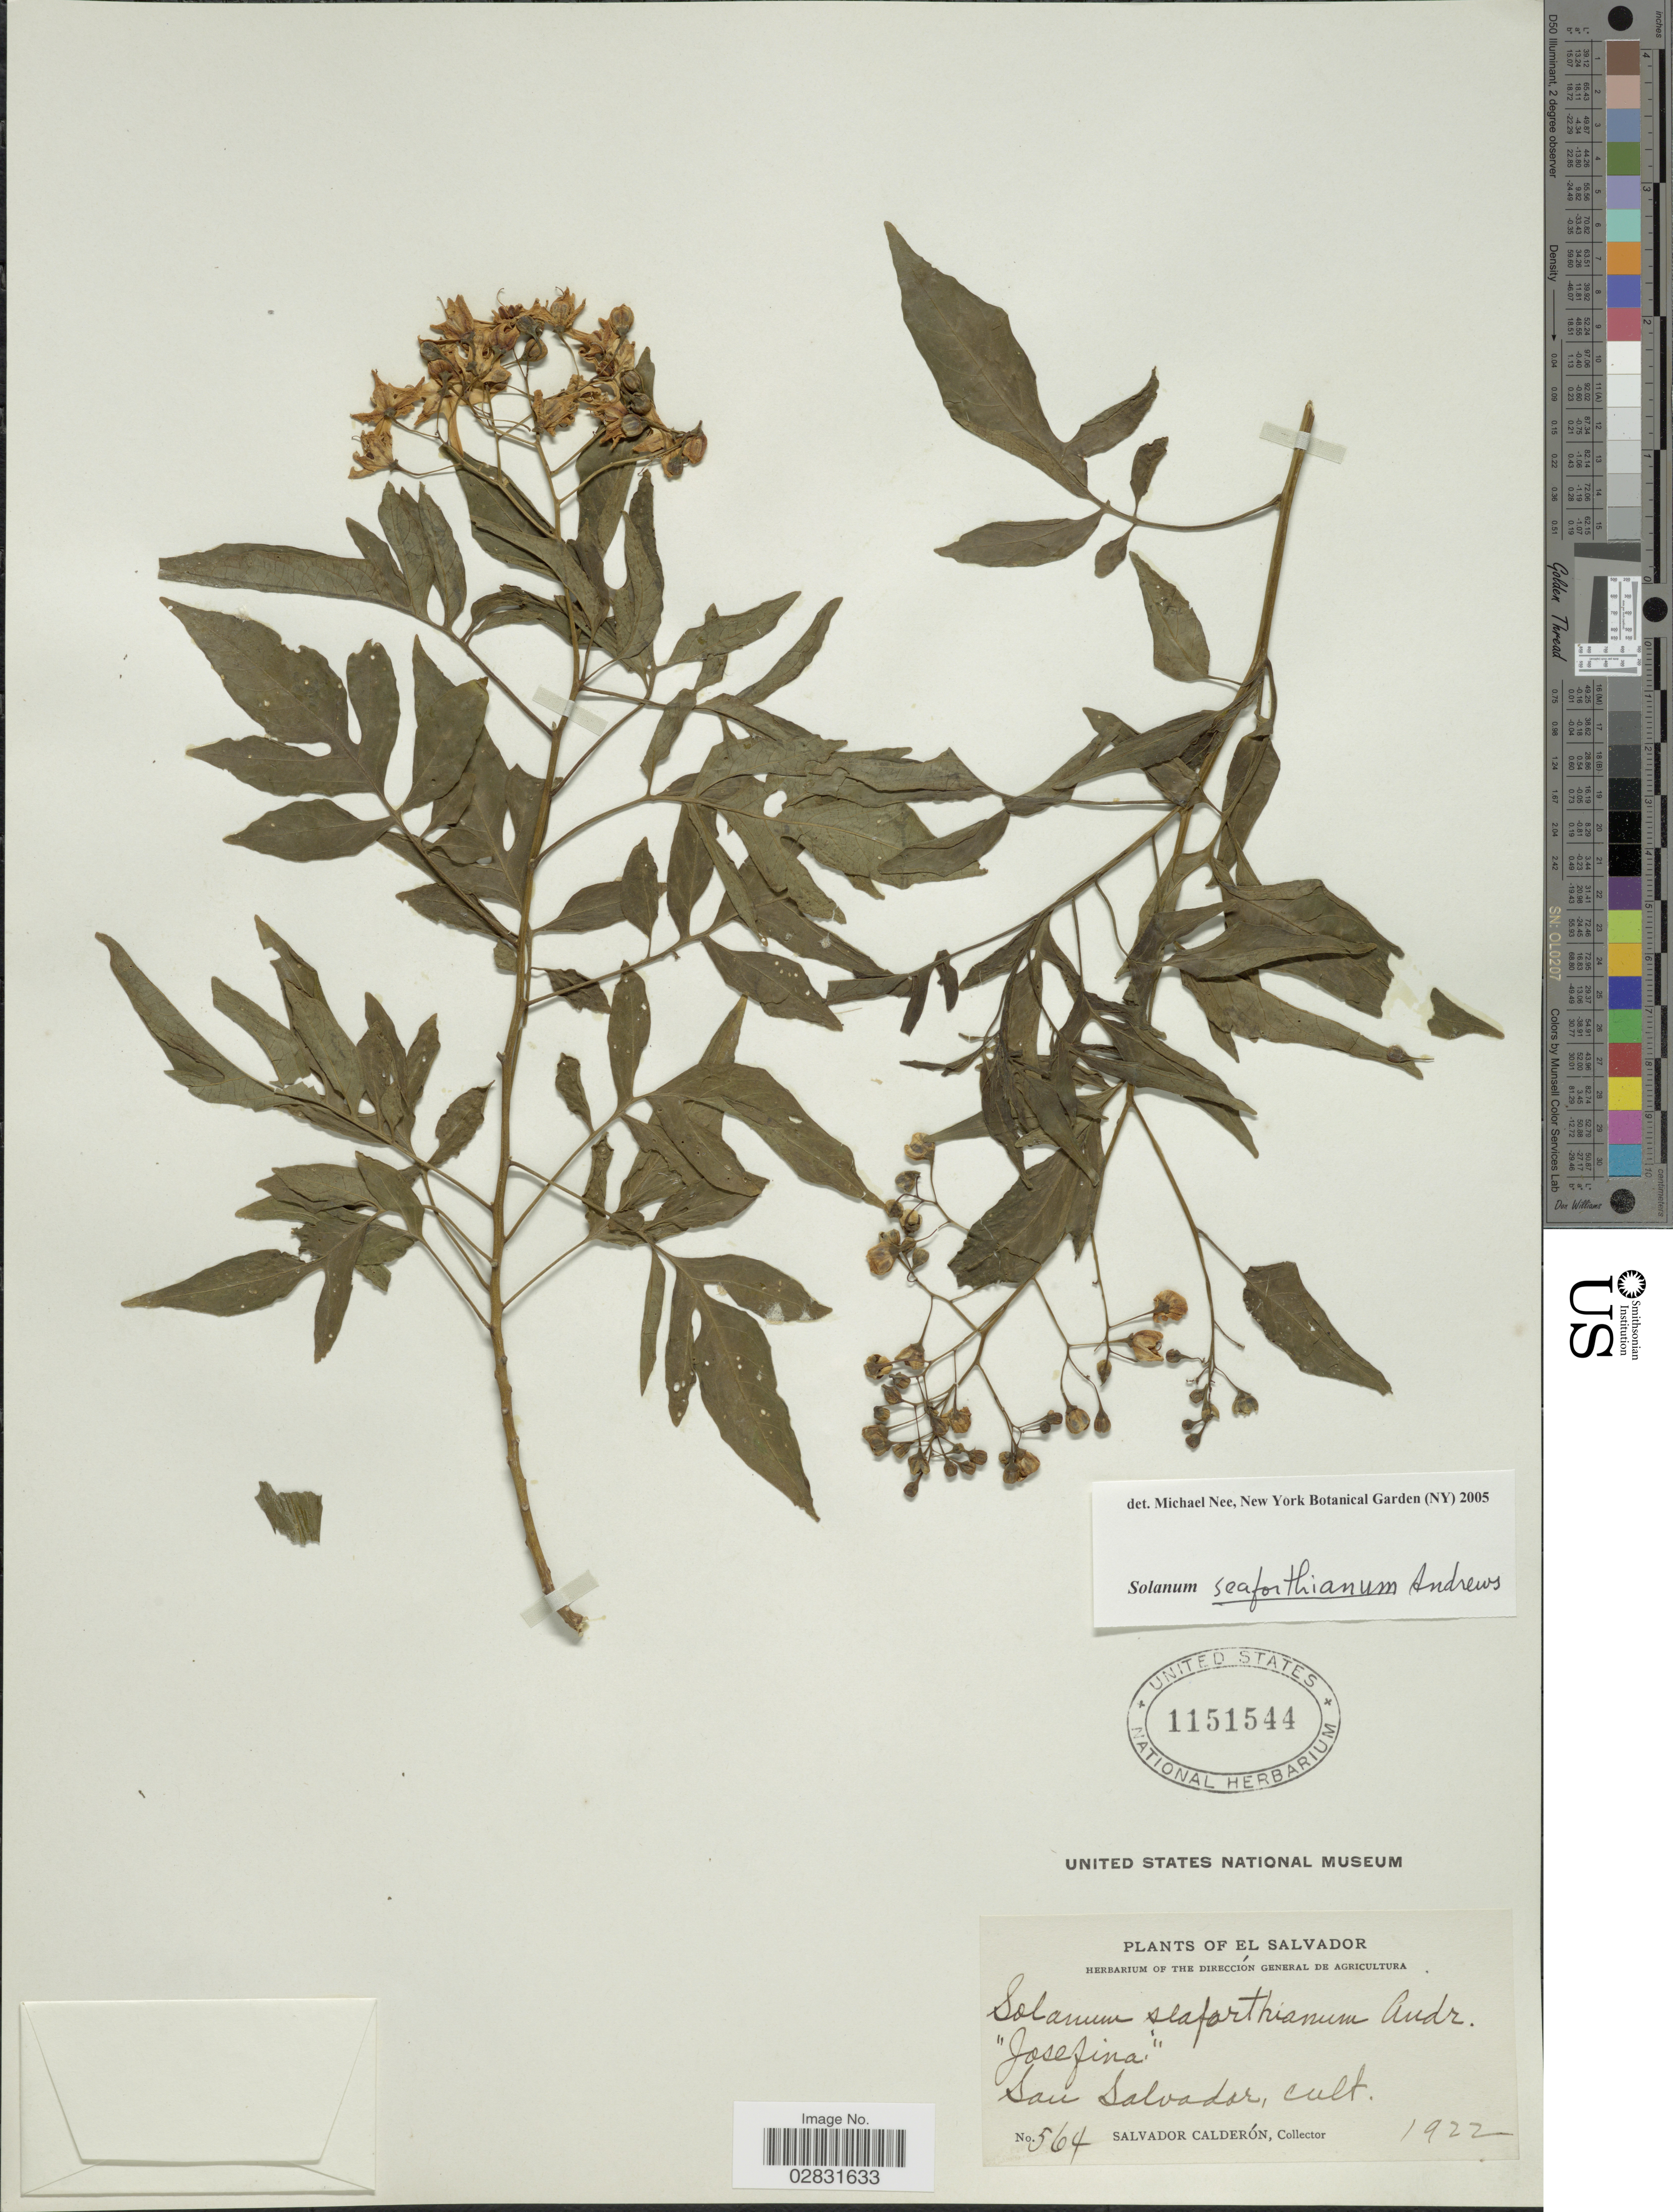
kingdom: Plantae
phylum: Tracheophyta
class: Magnoliopsida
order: Solanales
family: Solanaceae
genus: Solanum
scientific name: Solanum seaforthianum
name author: Andrews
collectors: S. Calderón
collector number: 564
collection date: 1922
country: El Salvador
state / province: San Salvador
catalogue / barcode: US 1151544